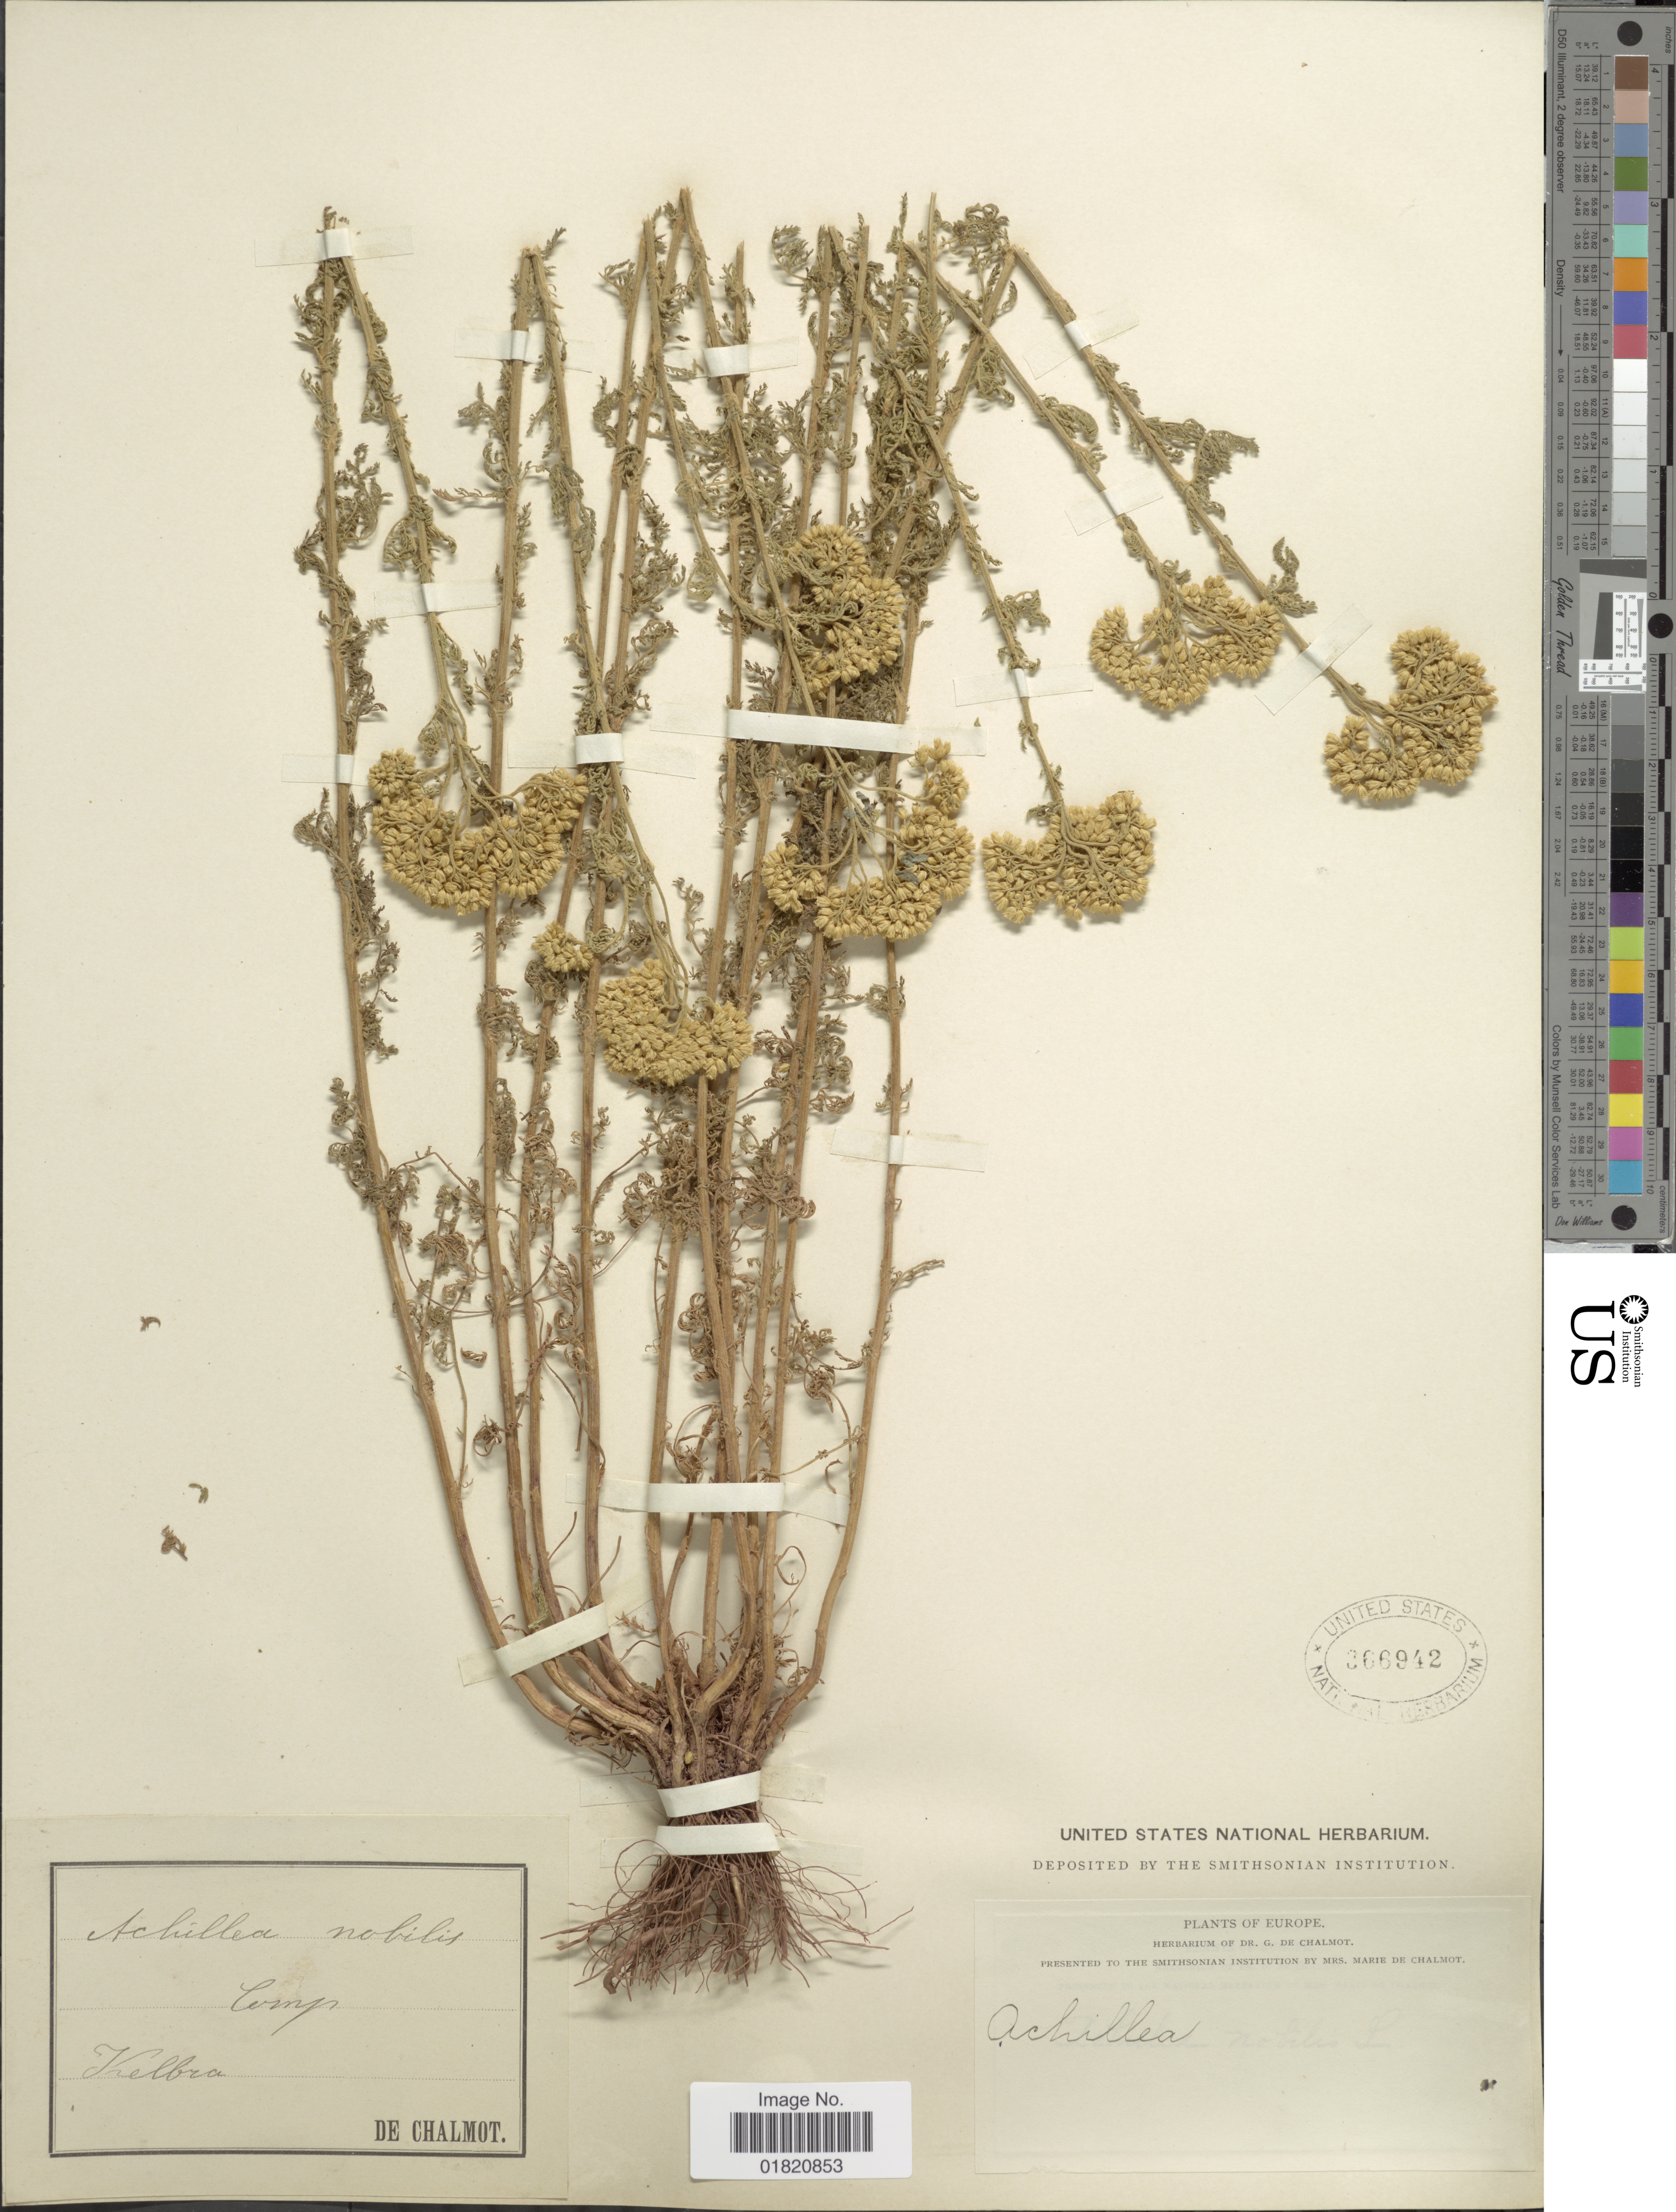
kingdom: Plantae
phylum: Tracheophyta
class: Magnoliopsida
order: Asterales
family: Asteraceae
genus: Achillea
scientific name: Achillea nobilis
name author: L.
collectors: G. de Chalmot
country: Germany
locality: Kelbra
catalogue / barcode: US 366942